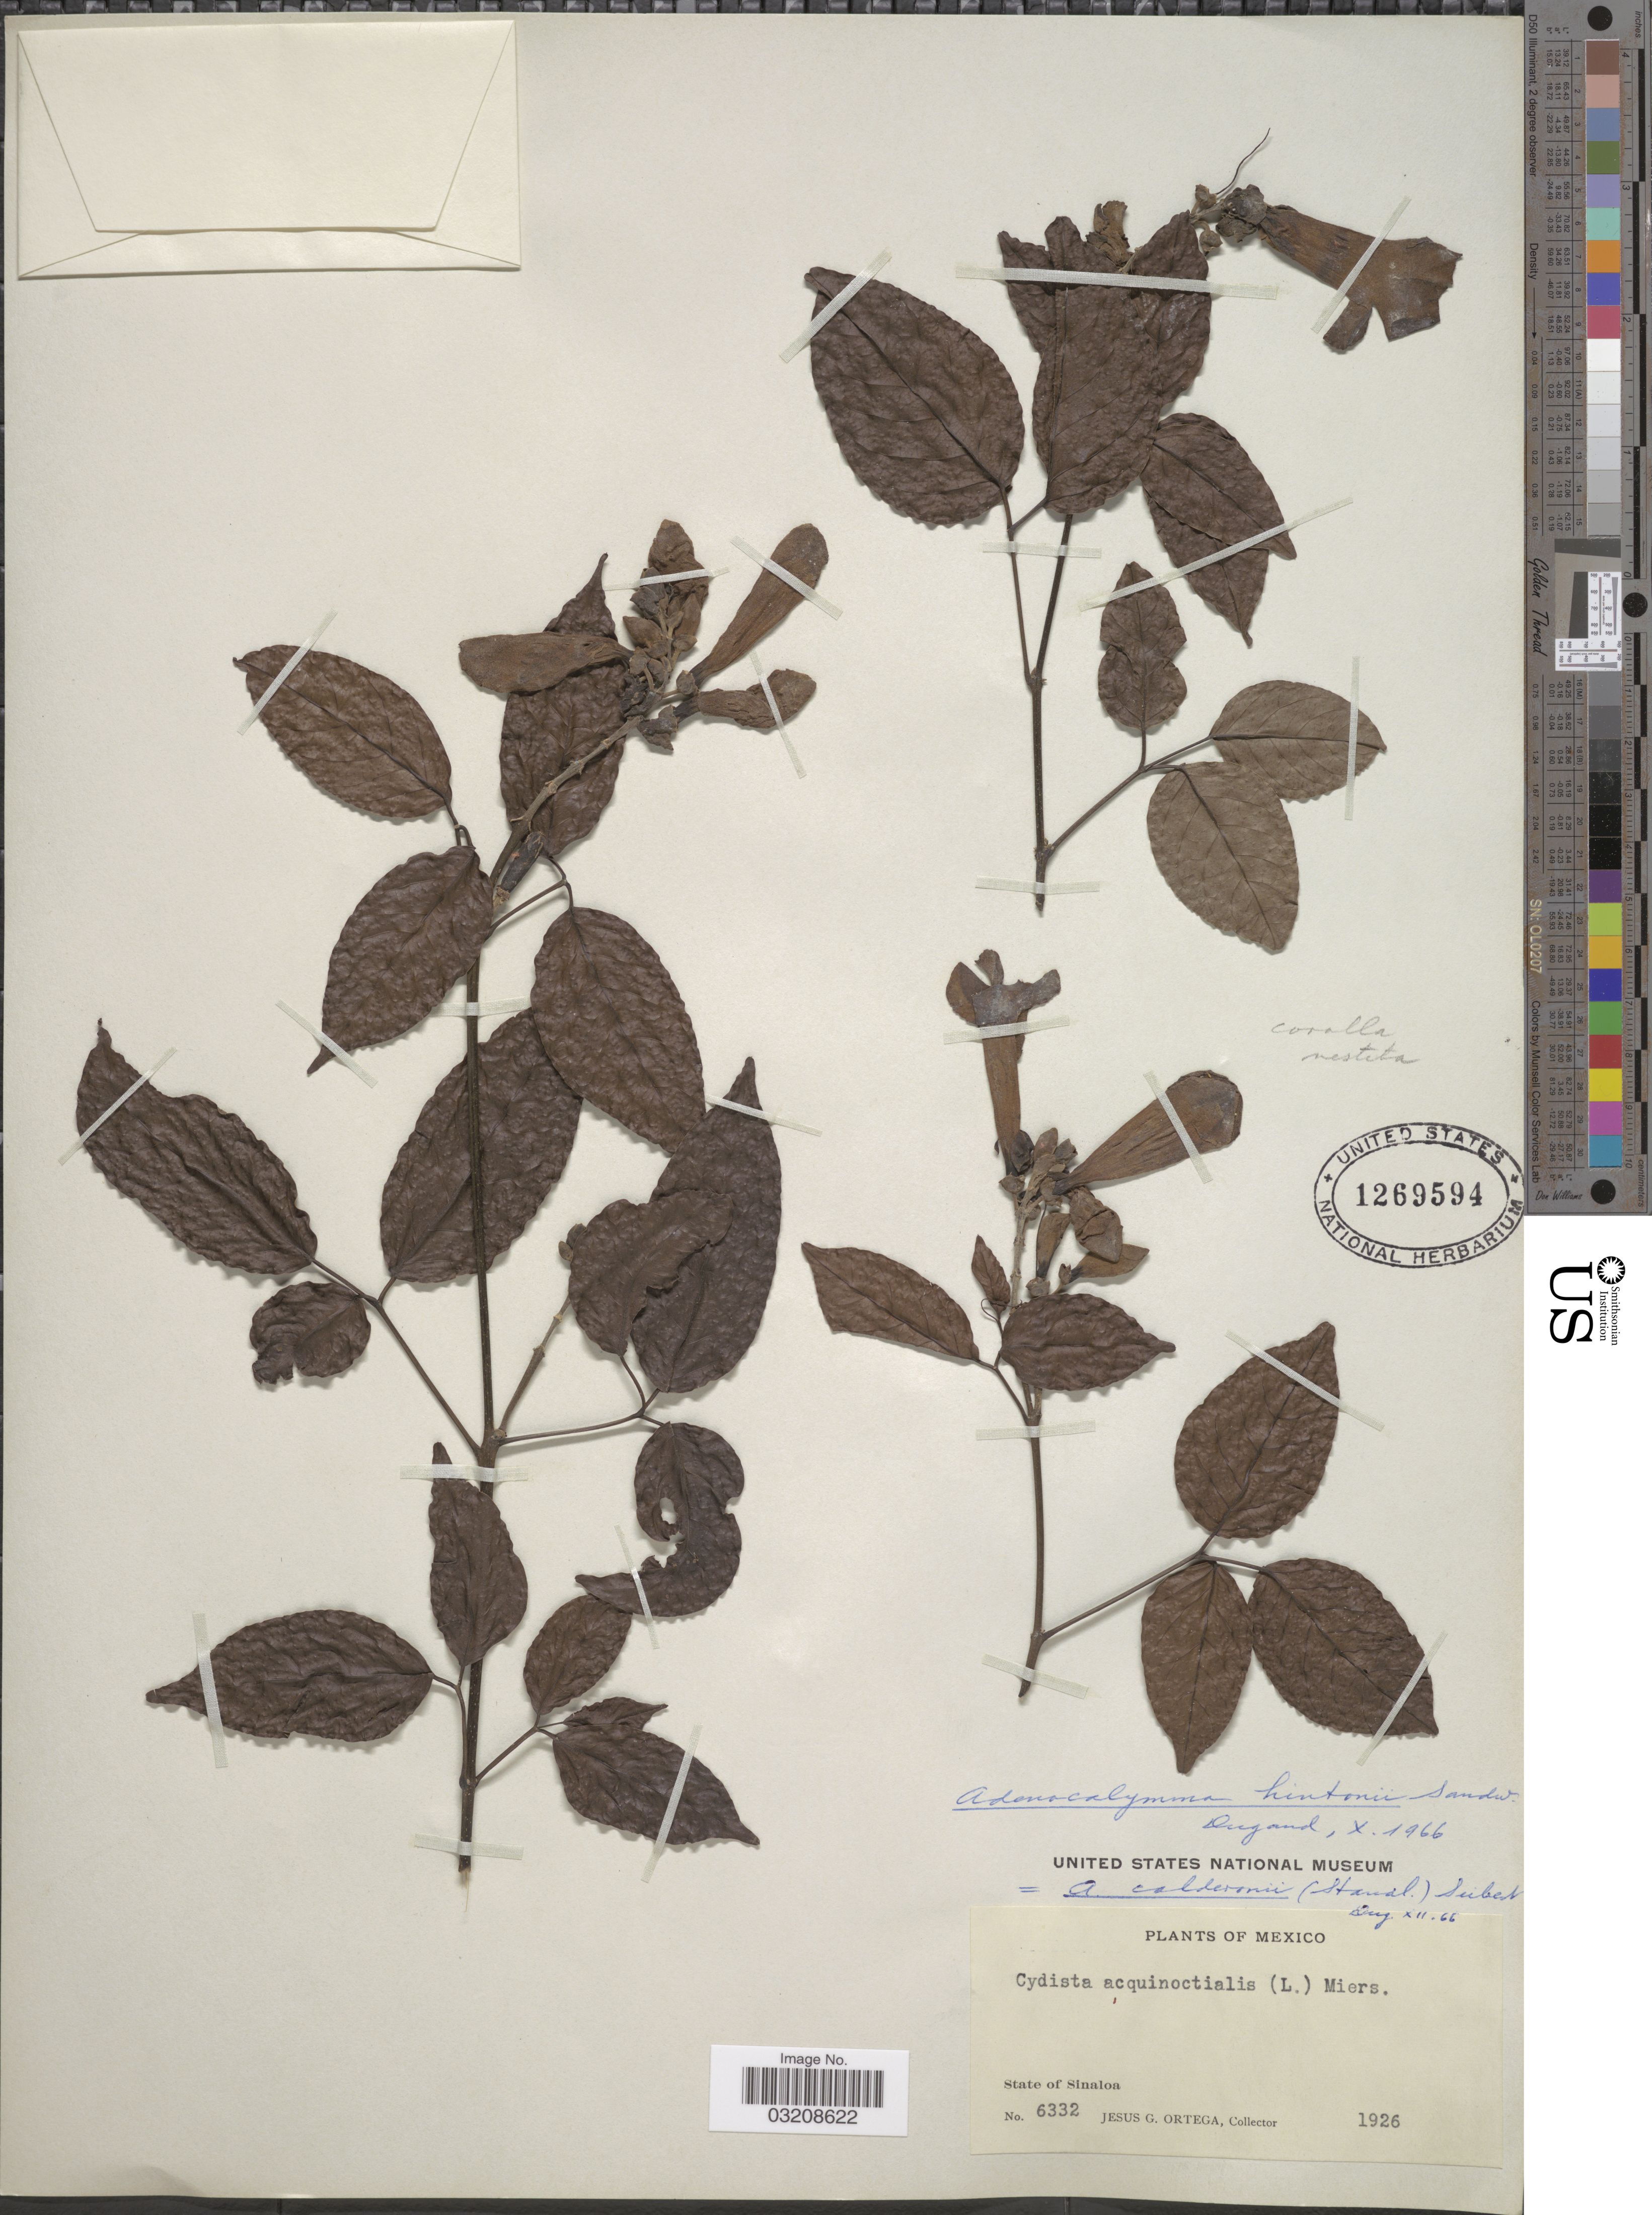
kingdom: Plantae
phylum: Tracheophyta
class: Magnoliopsida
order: Lamiales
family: Bignoniaceae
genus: Adenocalymma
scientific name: Adenocalymma calderonii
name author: (Standl.) Seibert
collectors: J. Ortega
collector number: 6332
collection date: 1926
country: Mexico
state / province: Sinaloa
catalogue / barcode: US 1269594